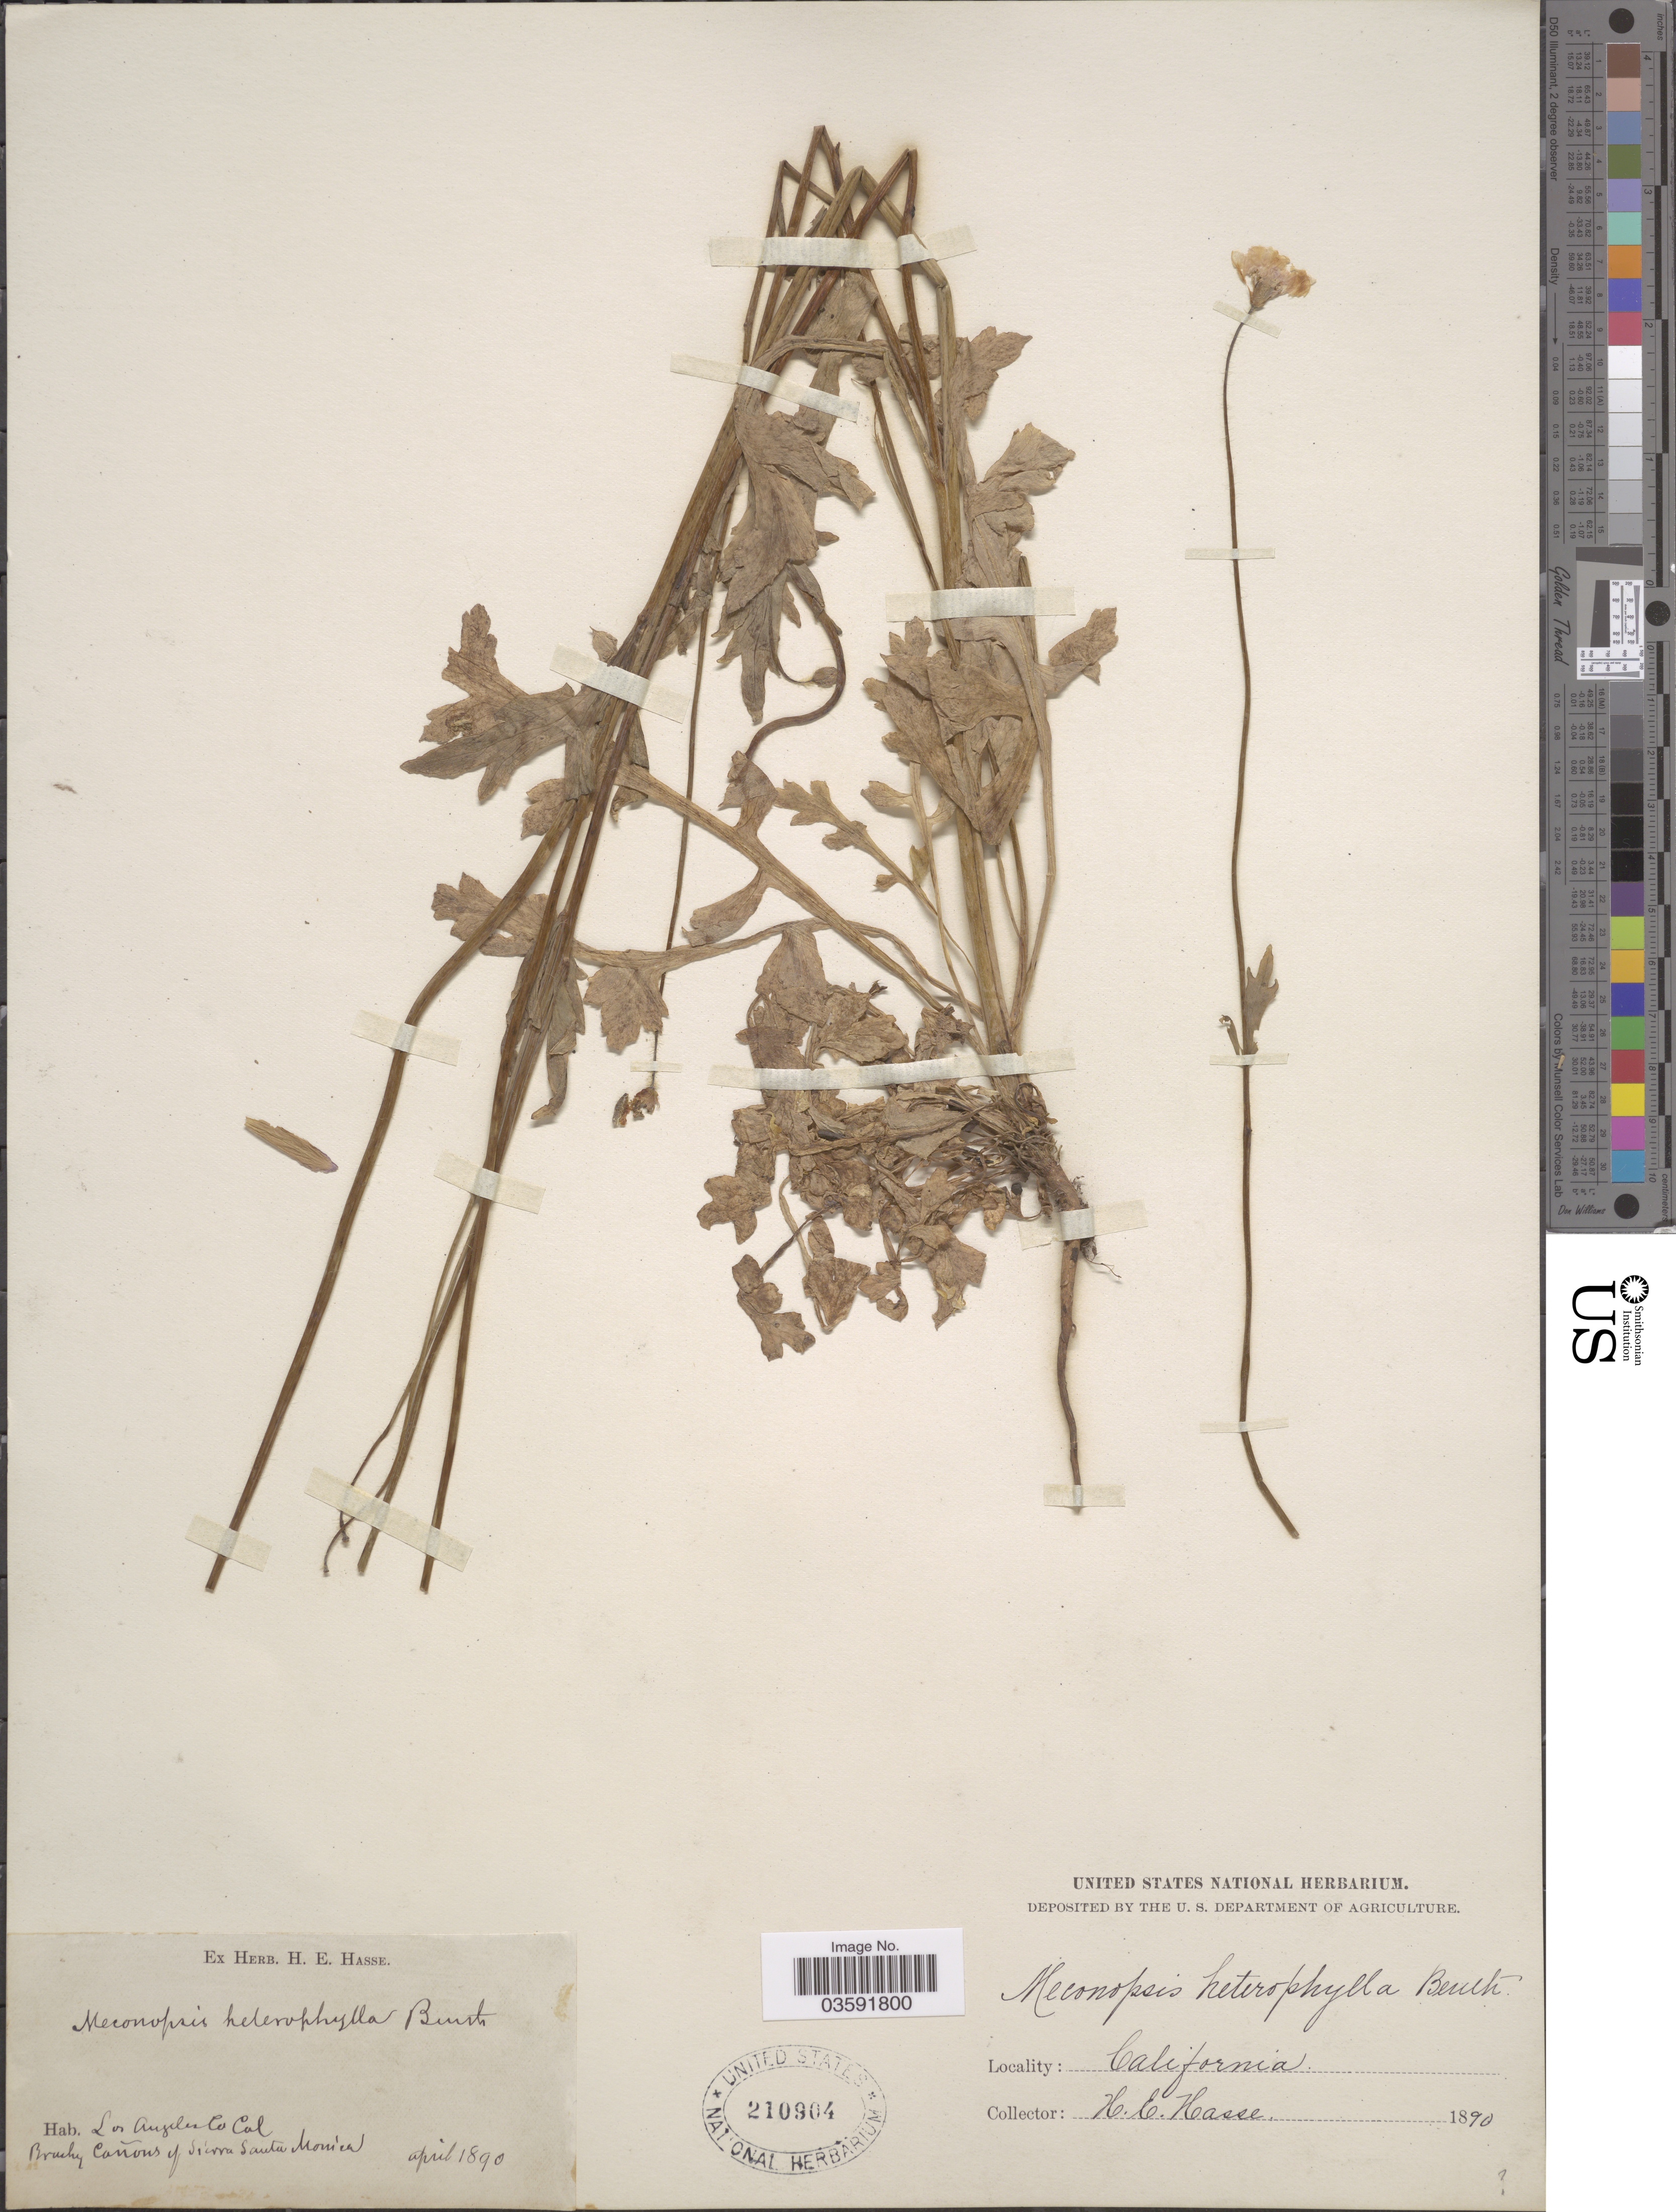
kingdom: Plantae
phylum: Tracheophyta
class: Magnoliopsida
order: Ranunculales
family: Papaveraceae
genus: Papaver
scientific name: Papaver heterophyllum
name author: (Benth.) Greene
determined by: Strong, M. T., (US), Smithsonian Institution - National Museum of Natural History (UNITED STATES)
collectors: H. E. Hasse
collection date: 1890-04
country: United States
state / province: California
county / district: Los Angeles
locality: Los Angeles Co. Cañons of Sierra Santa Monica.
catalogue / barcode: US 210904